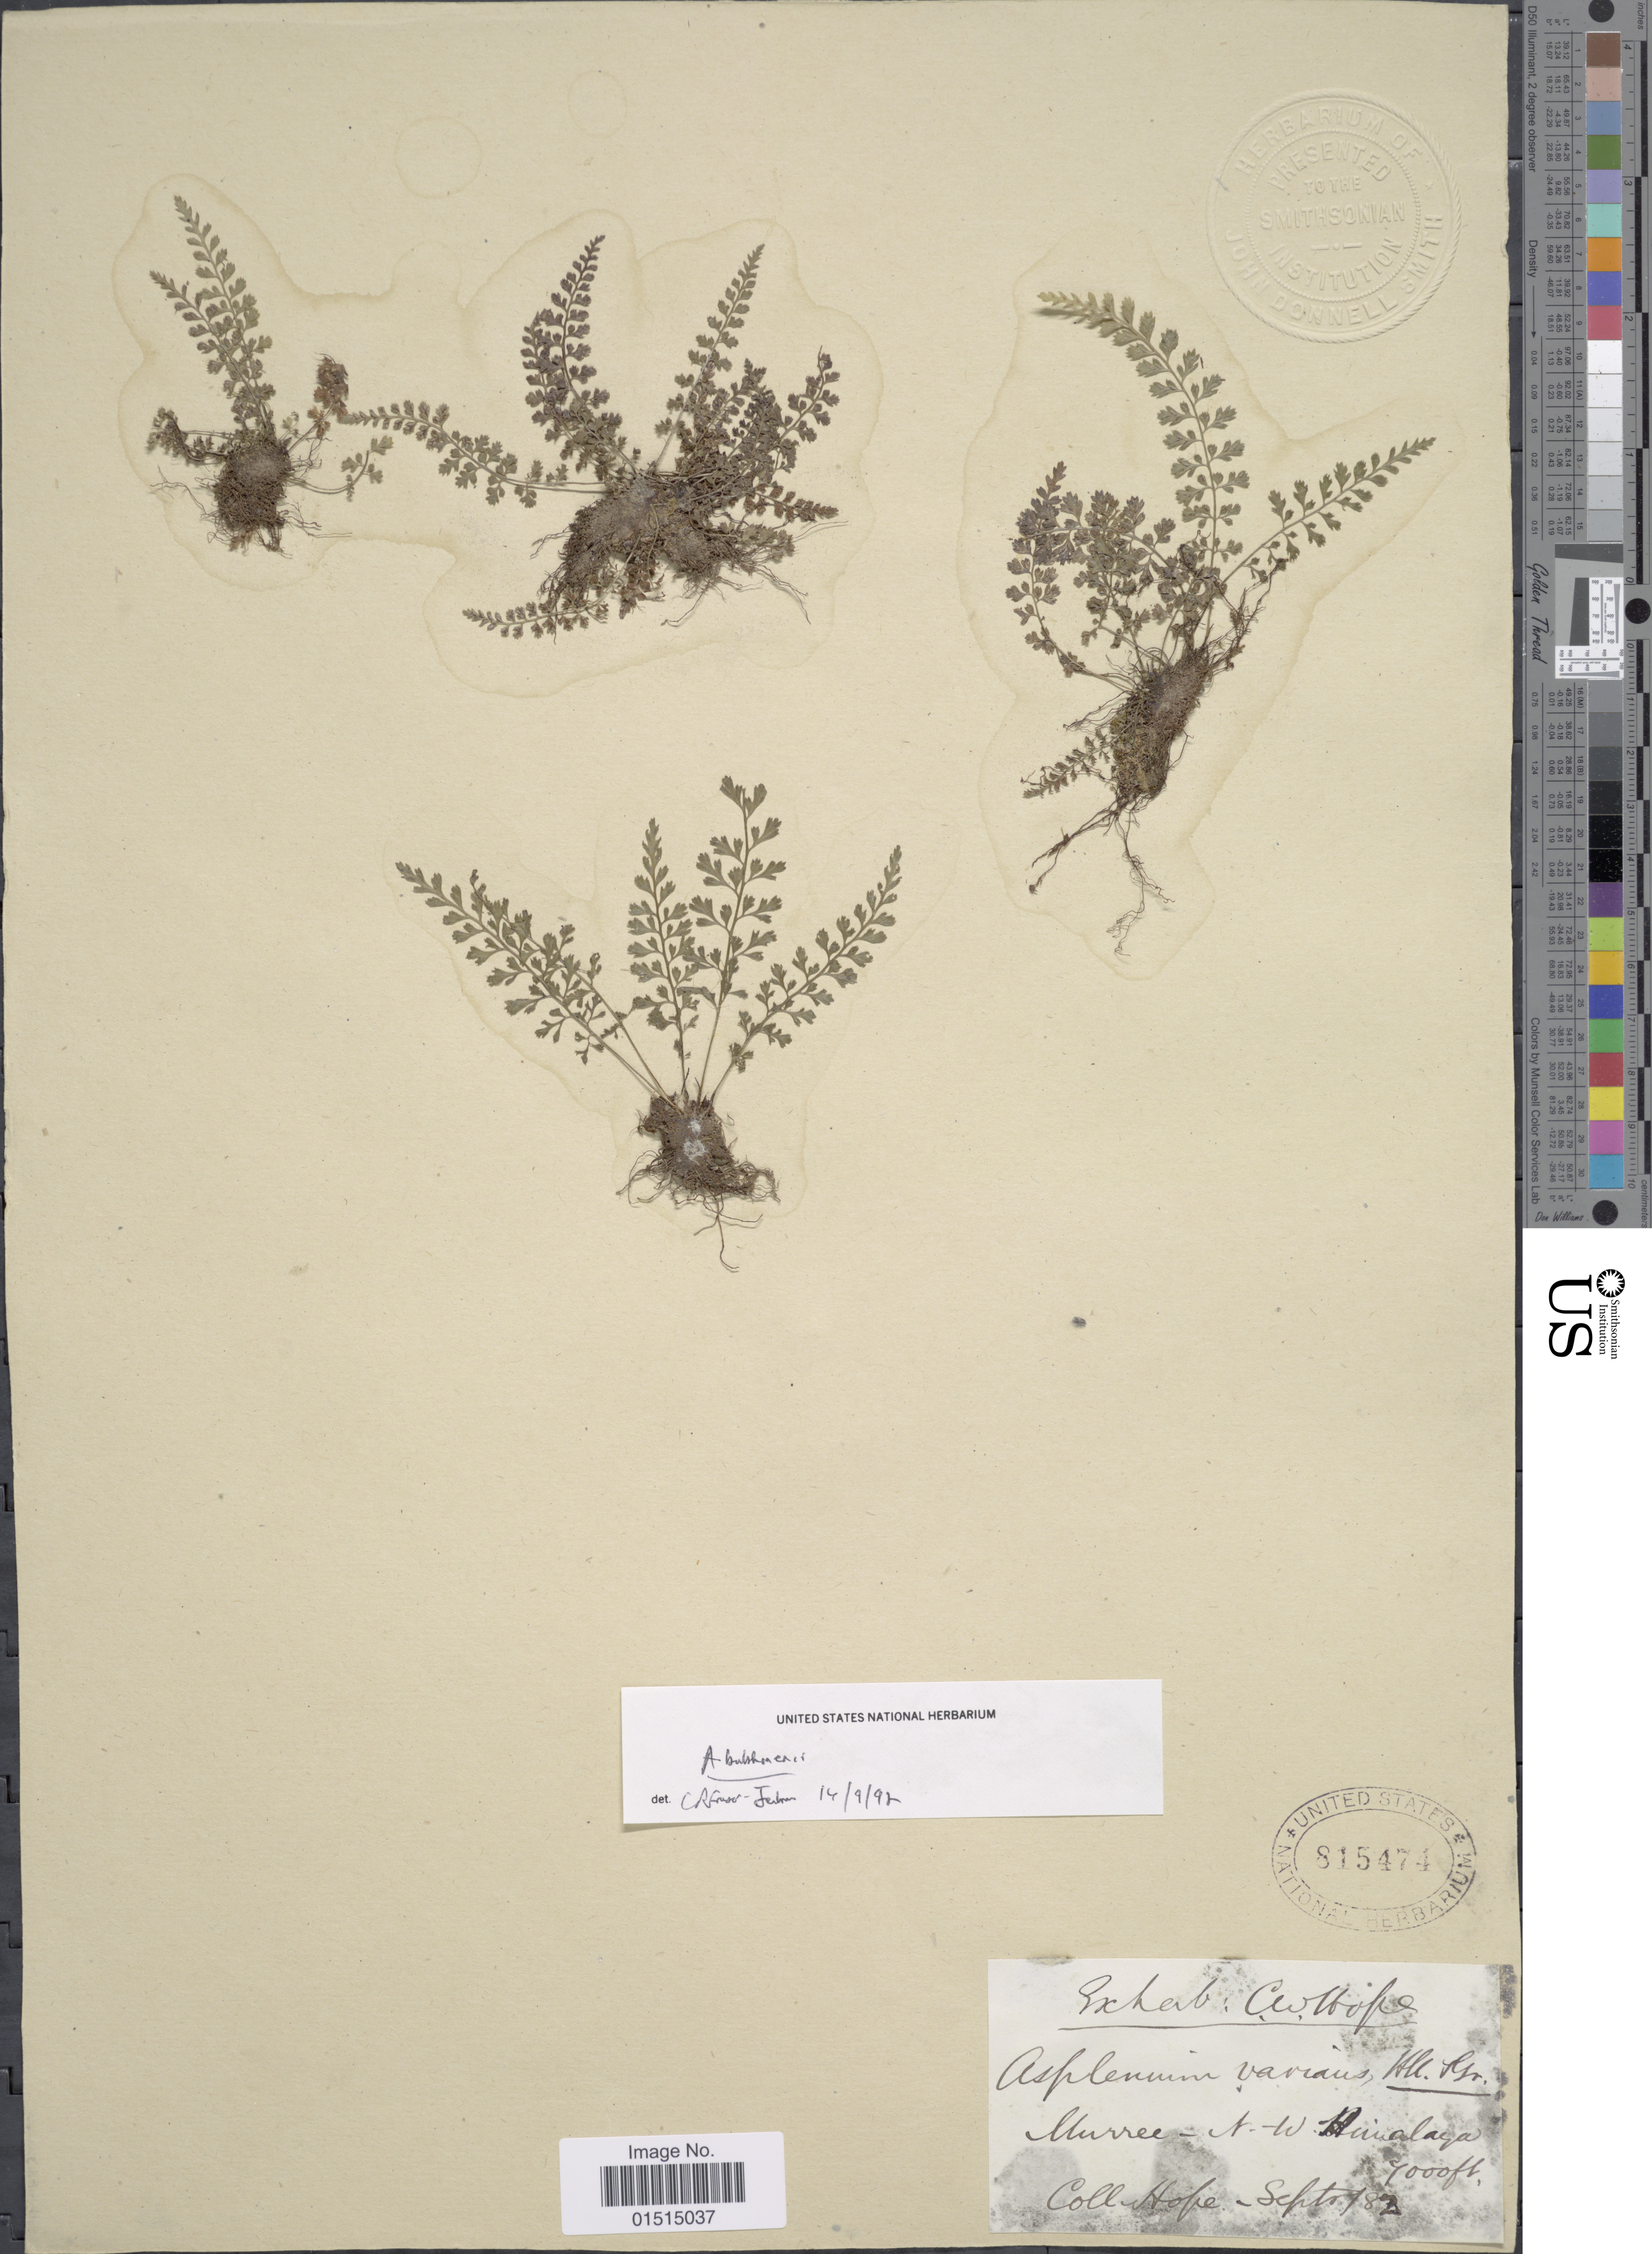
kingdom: Plantae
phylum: Tracheophyta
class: Polypodiopsida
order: Polypodiales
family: Aspleniaceae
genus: Asplenium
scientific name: Asplenium laciniatum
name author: D. Don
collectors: Hope, W.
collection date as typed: Transcribed d/m/y: /9/82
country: Pakistan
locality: Murree - N.W. Himalaya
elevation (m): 2134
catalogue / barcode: US 815474